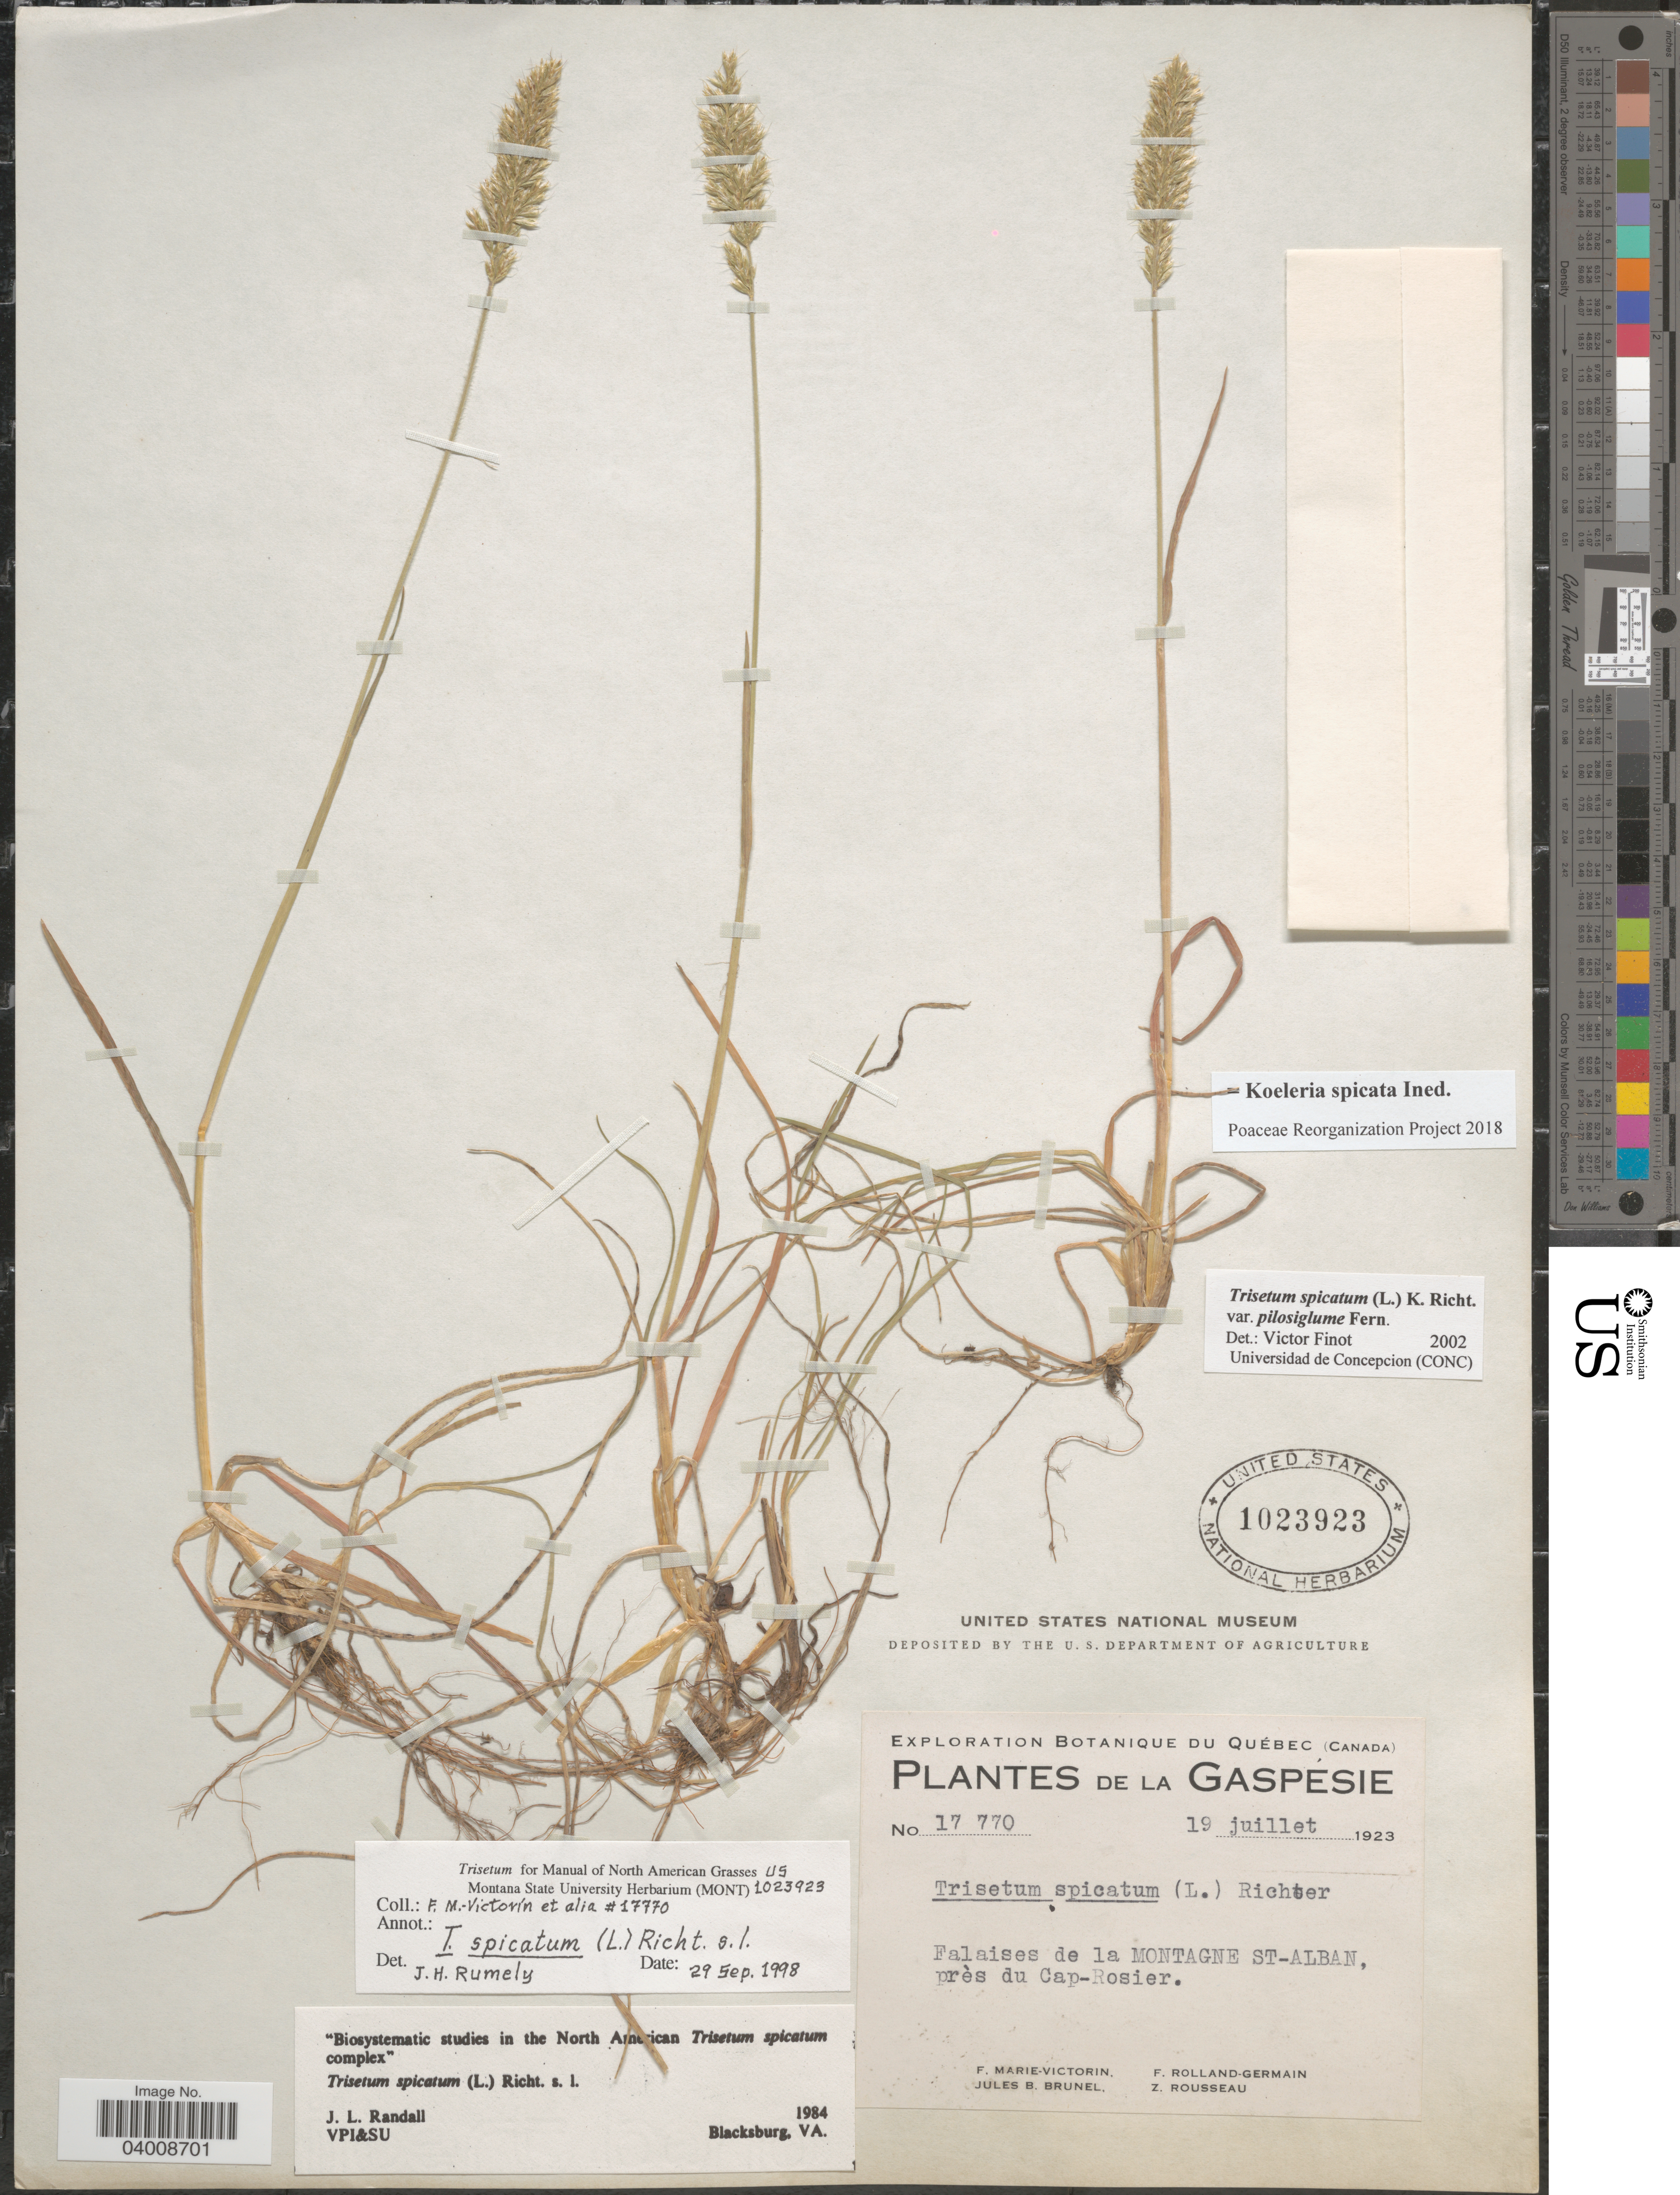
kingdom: Plantae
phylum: Tracheophyta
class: Liliopsida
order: Poales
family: Poaceae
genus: Koeleria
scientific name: Koeleria spicata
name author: (L.) Barberá et al.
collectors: F. Marie-Victorin, J. Brunel, Rolland-Germain & Z. Rousseau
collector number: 17770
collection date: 1923-07-19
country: Canada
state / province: Quebec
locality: La Gaspésie. Falaises de la Montagne St-Alban, près du Cap-Rosier.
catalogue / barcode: US 1023923